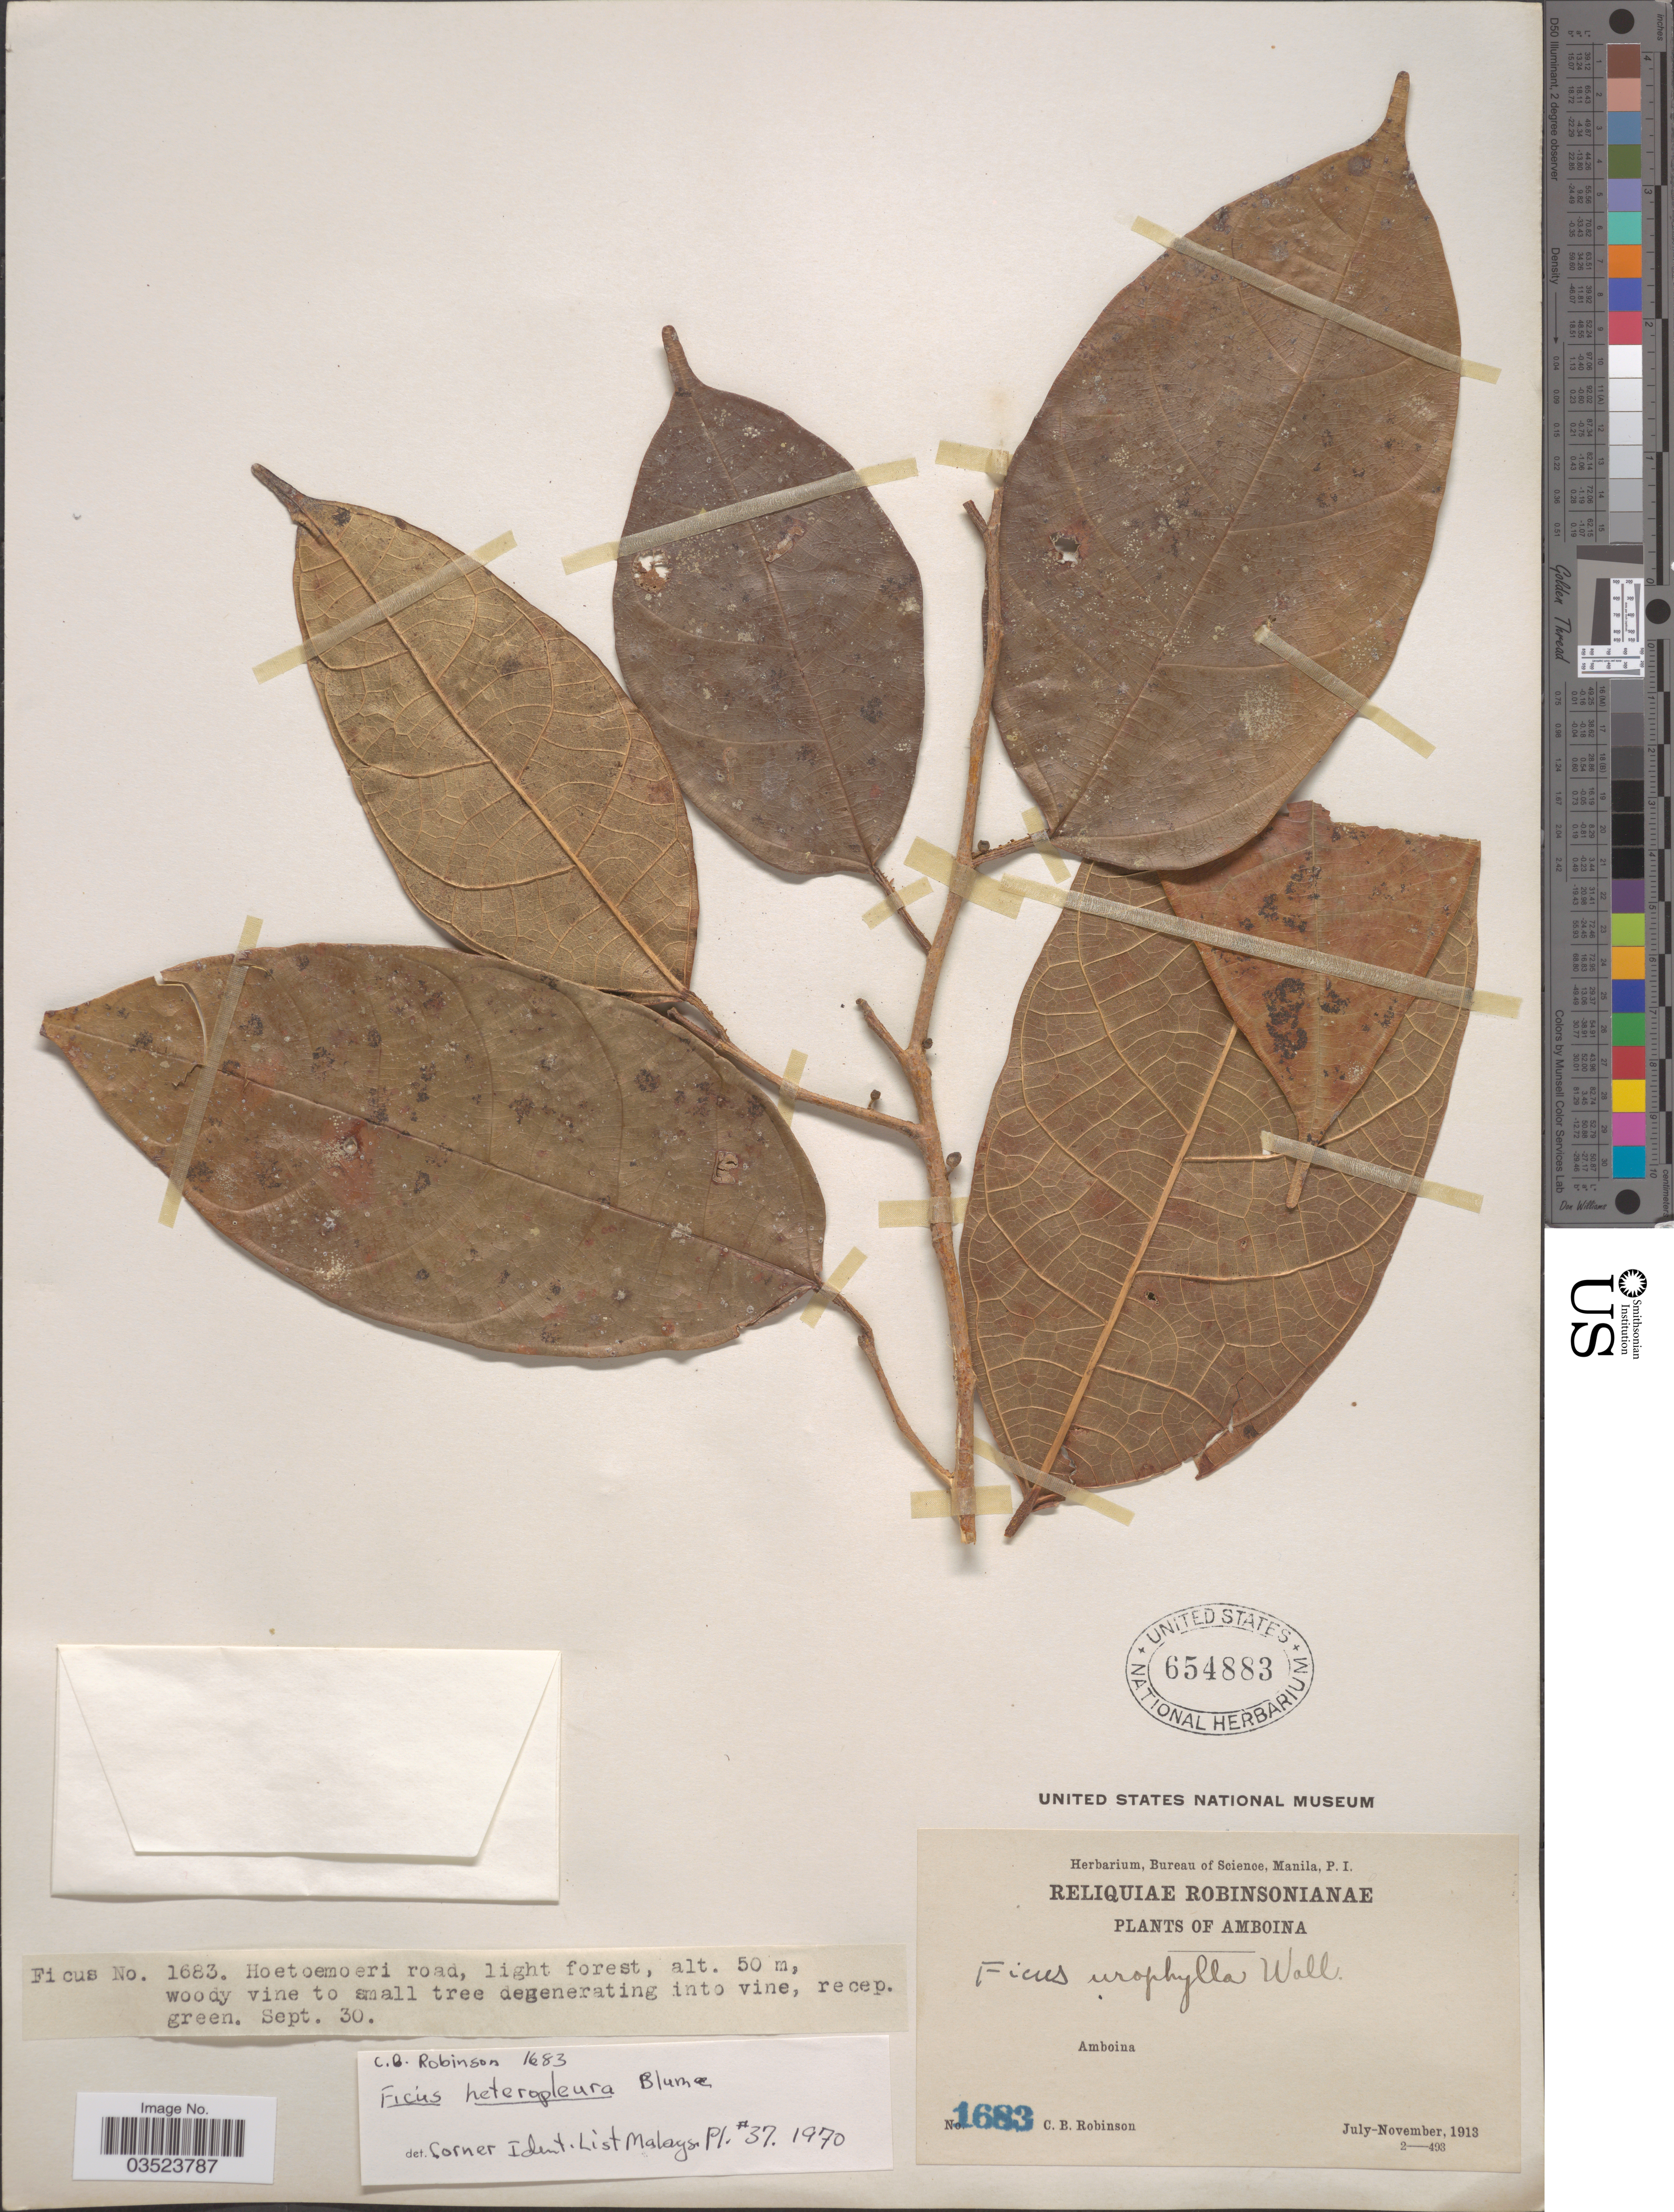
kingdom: Plantae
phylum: Tracheophyta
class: Magnoliopsida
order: Rosales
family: Moraceae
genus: Ficus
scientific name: Ficus heteropleura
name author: Blume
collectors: C. Robinson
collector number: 1683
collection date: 1913-09-30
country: Indonesia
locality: Amboina. Hoetoemoeri road.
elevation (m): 50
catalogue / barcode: US 654883